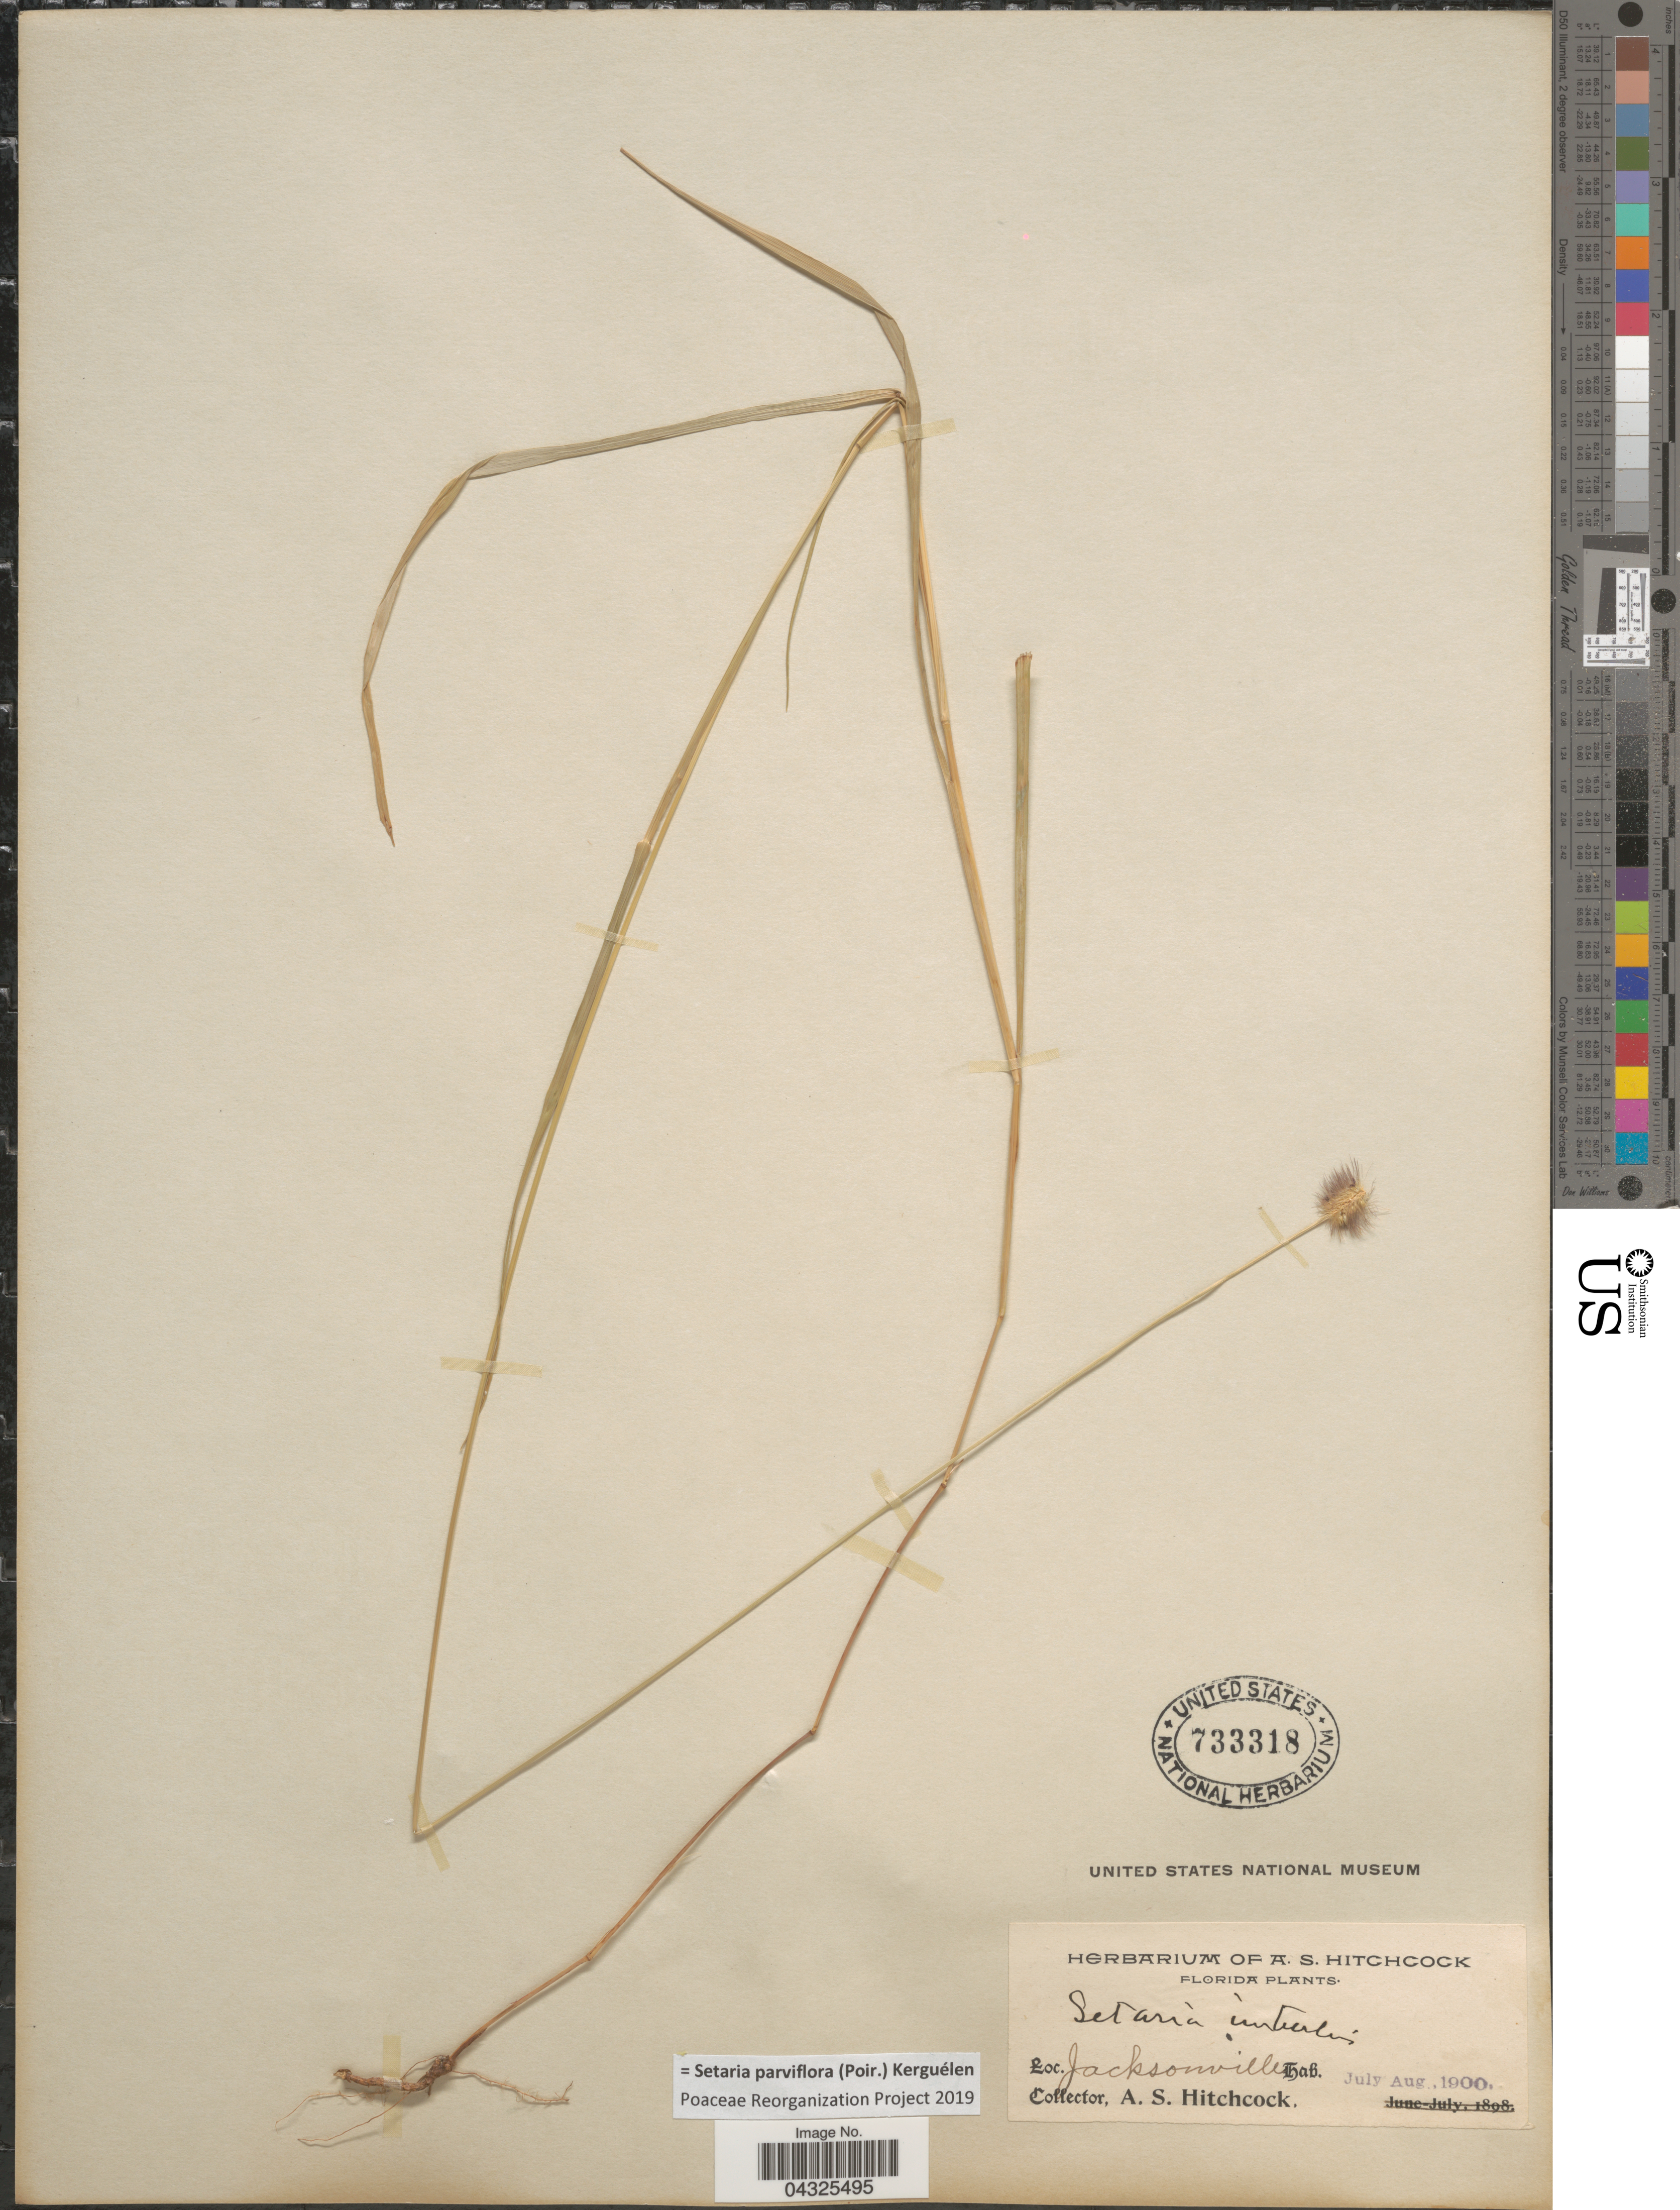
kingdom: Plantae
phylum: Tracheophyta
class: Liliopsida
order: Poales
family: Poaceae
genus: Setaria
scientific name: Setaria parviflora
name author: (Poir.) Kerguélen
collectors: A. S. Hitchcock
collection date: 1900-07/1900-08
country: United States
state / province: Florida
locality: Jacksonville.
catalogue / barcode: US 733318